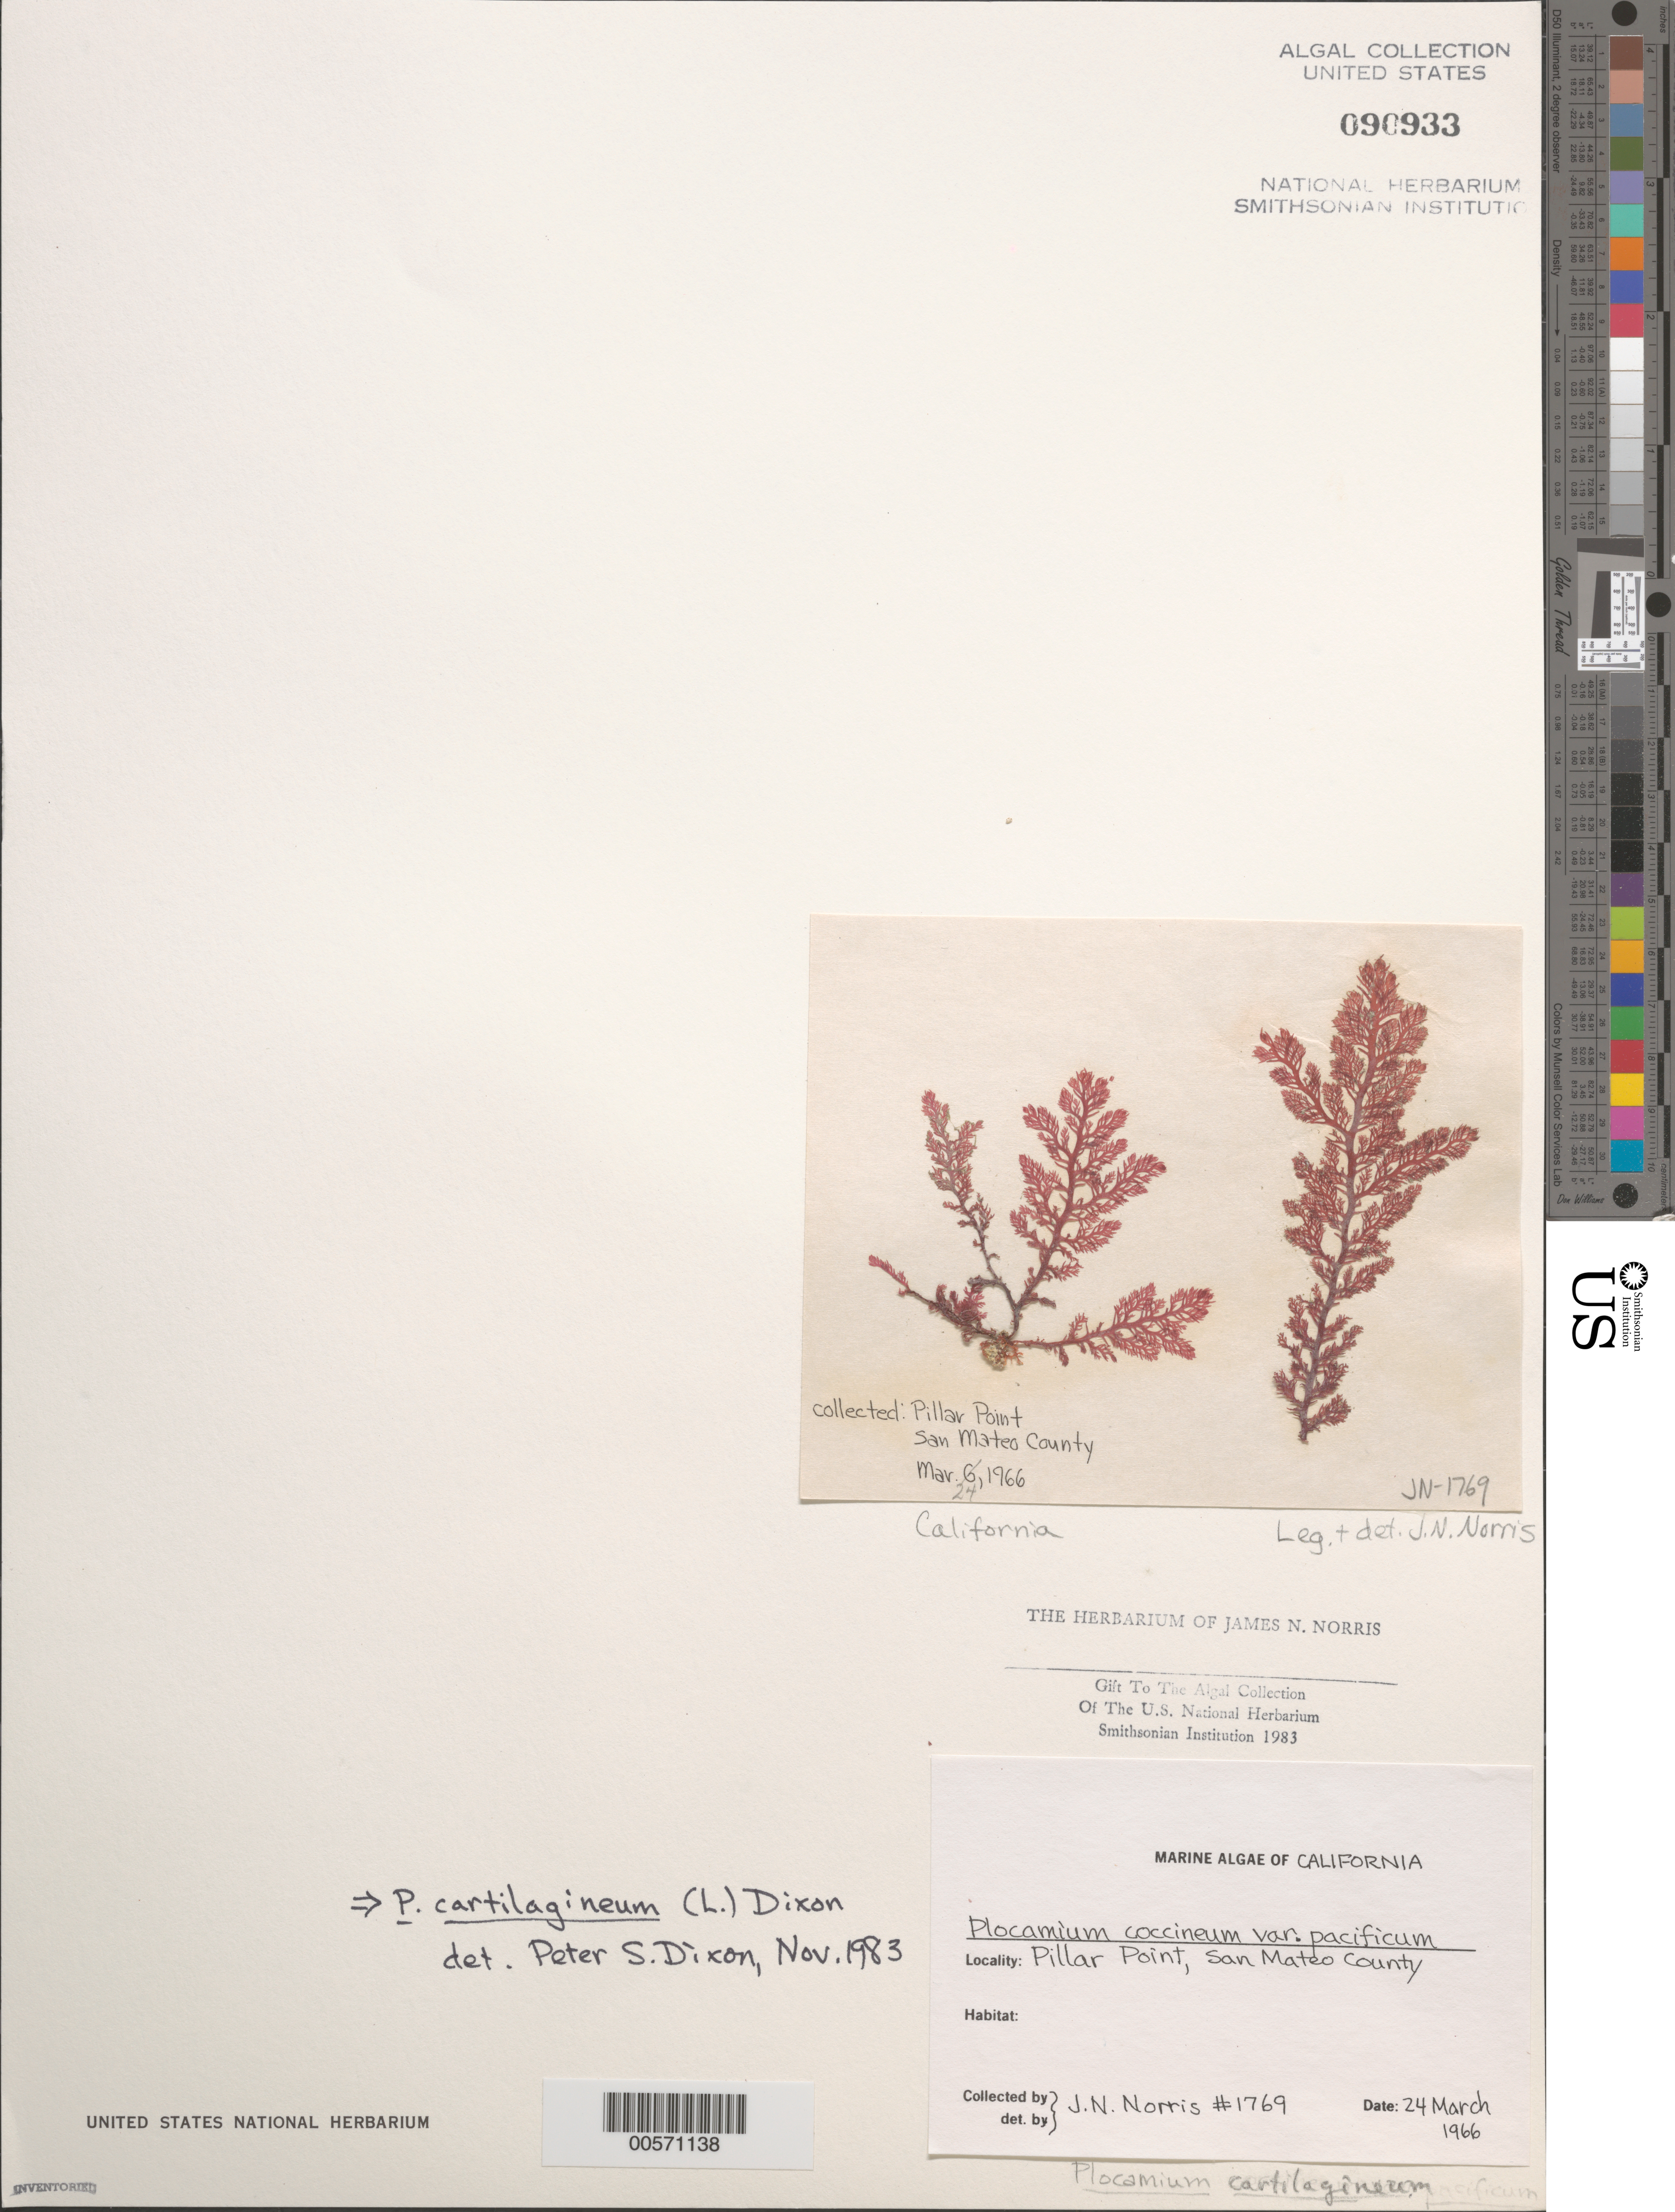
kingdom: Plantae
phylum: Rhodophyta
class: Florideophyceae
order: Plocamiales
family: Plocamiaceae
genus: Plocamium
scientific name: Plocamium cartilagineum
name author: (L.) P.S. Dixon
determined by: Dixon, P. S.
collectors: J. N. Norris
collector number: JN-1769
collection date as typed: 24 Mar 1966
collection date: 1966-03-24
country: United States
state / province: California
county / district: San Mateo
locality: Pillar Point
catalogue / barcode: US 90933